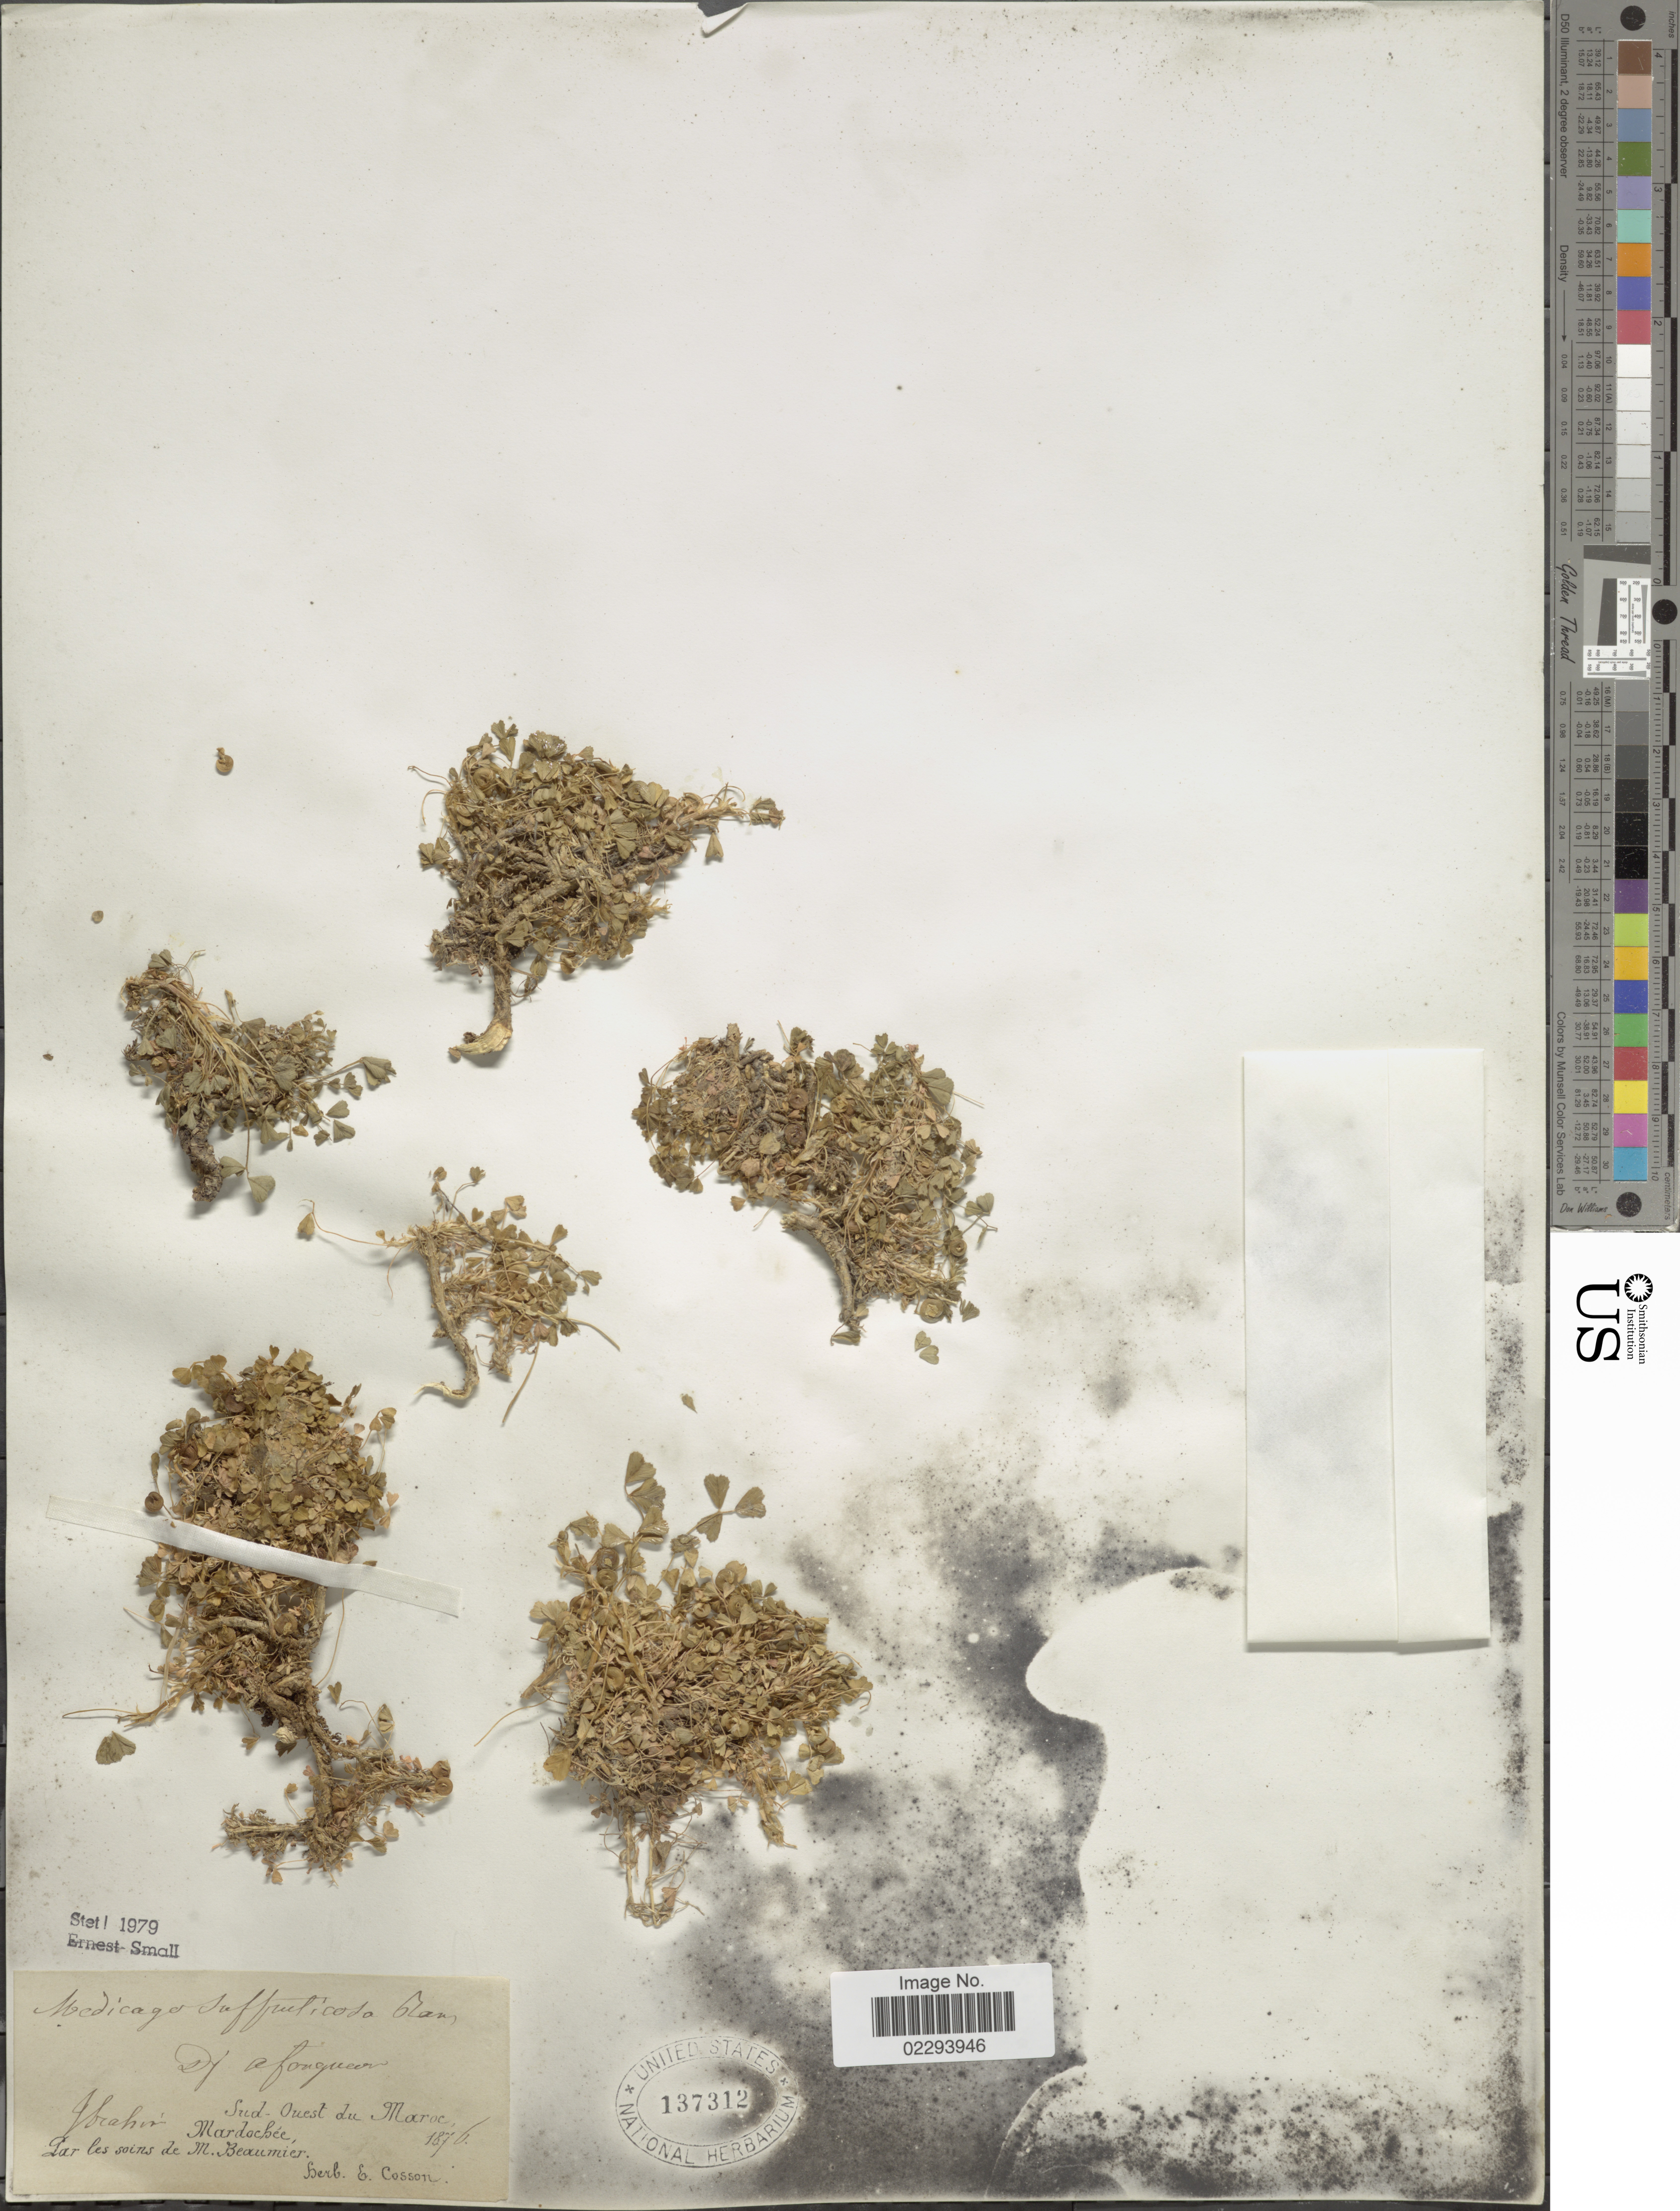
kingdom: Plantae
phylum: Tracheophyta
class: Magnoliopsida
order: Fabales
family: Fabaceae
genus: Medicago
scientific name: Medicago suffruticosa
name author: DC.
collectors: ex herb. Cosson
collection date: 1876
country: Morocco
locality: Sud-Ouest du Maroc Mardoche. Par les soins de M. Beaumier.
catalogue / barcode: US 137312